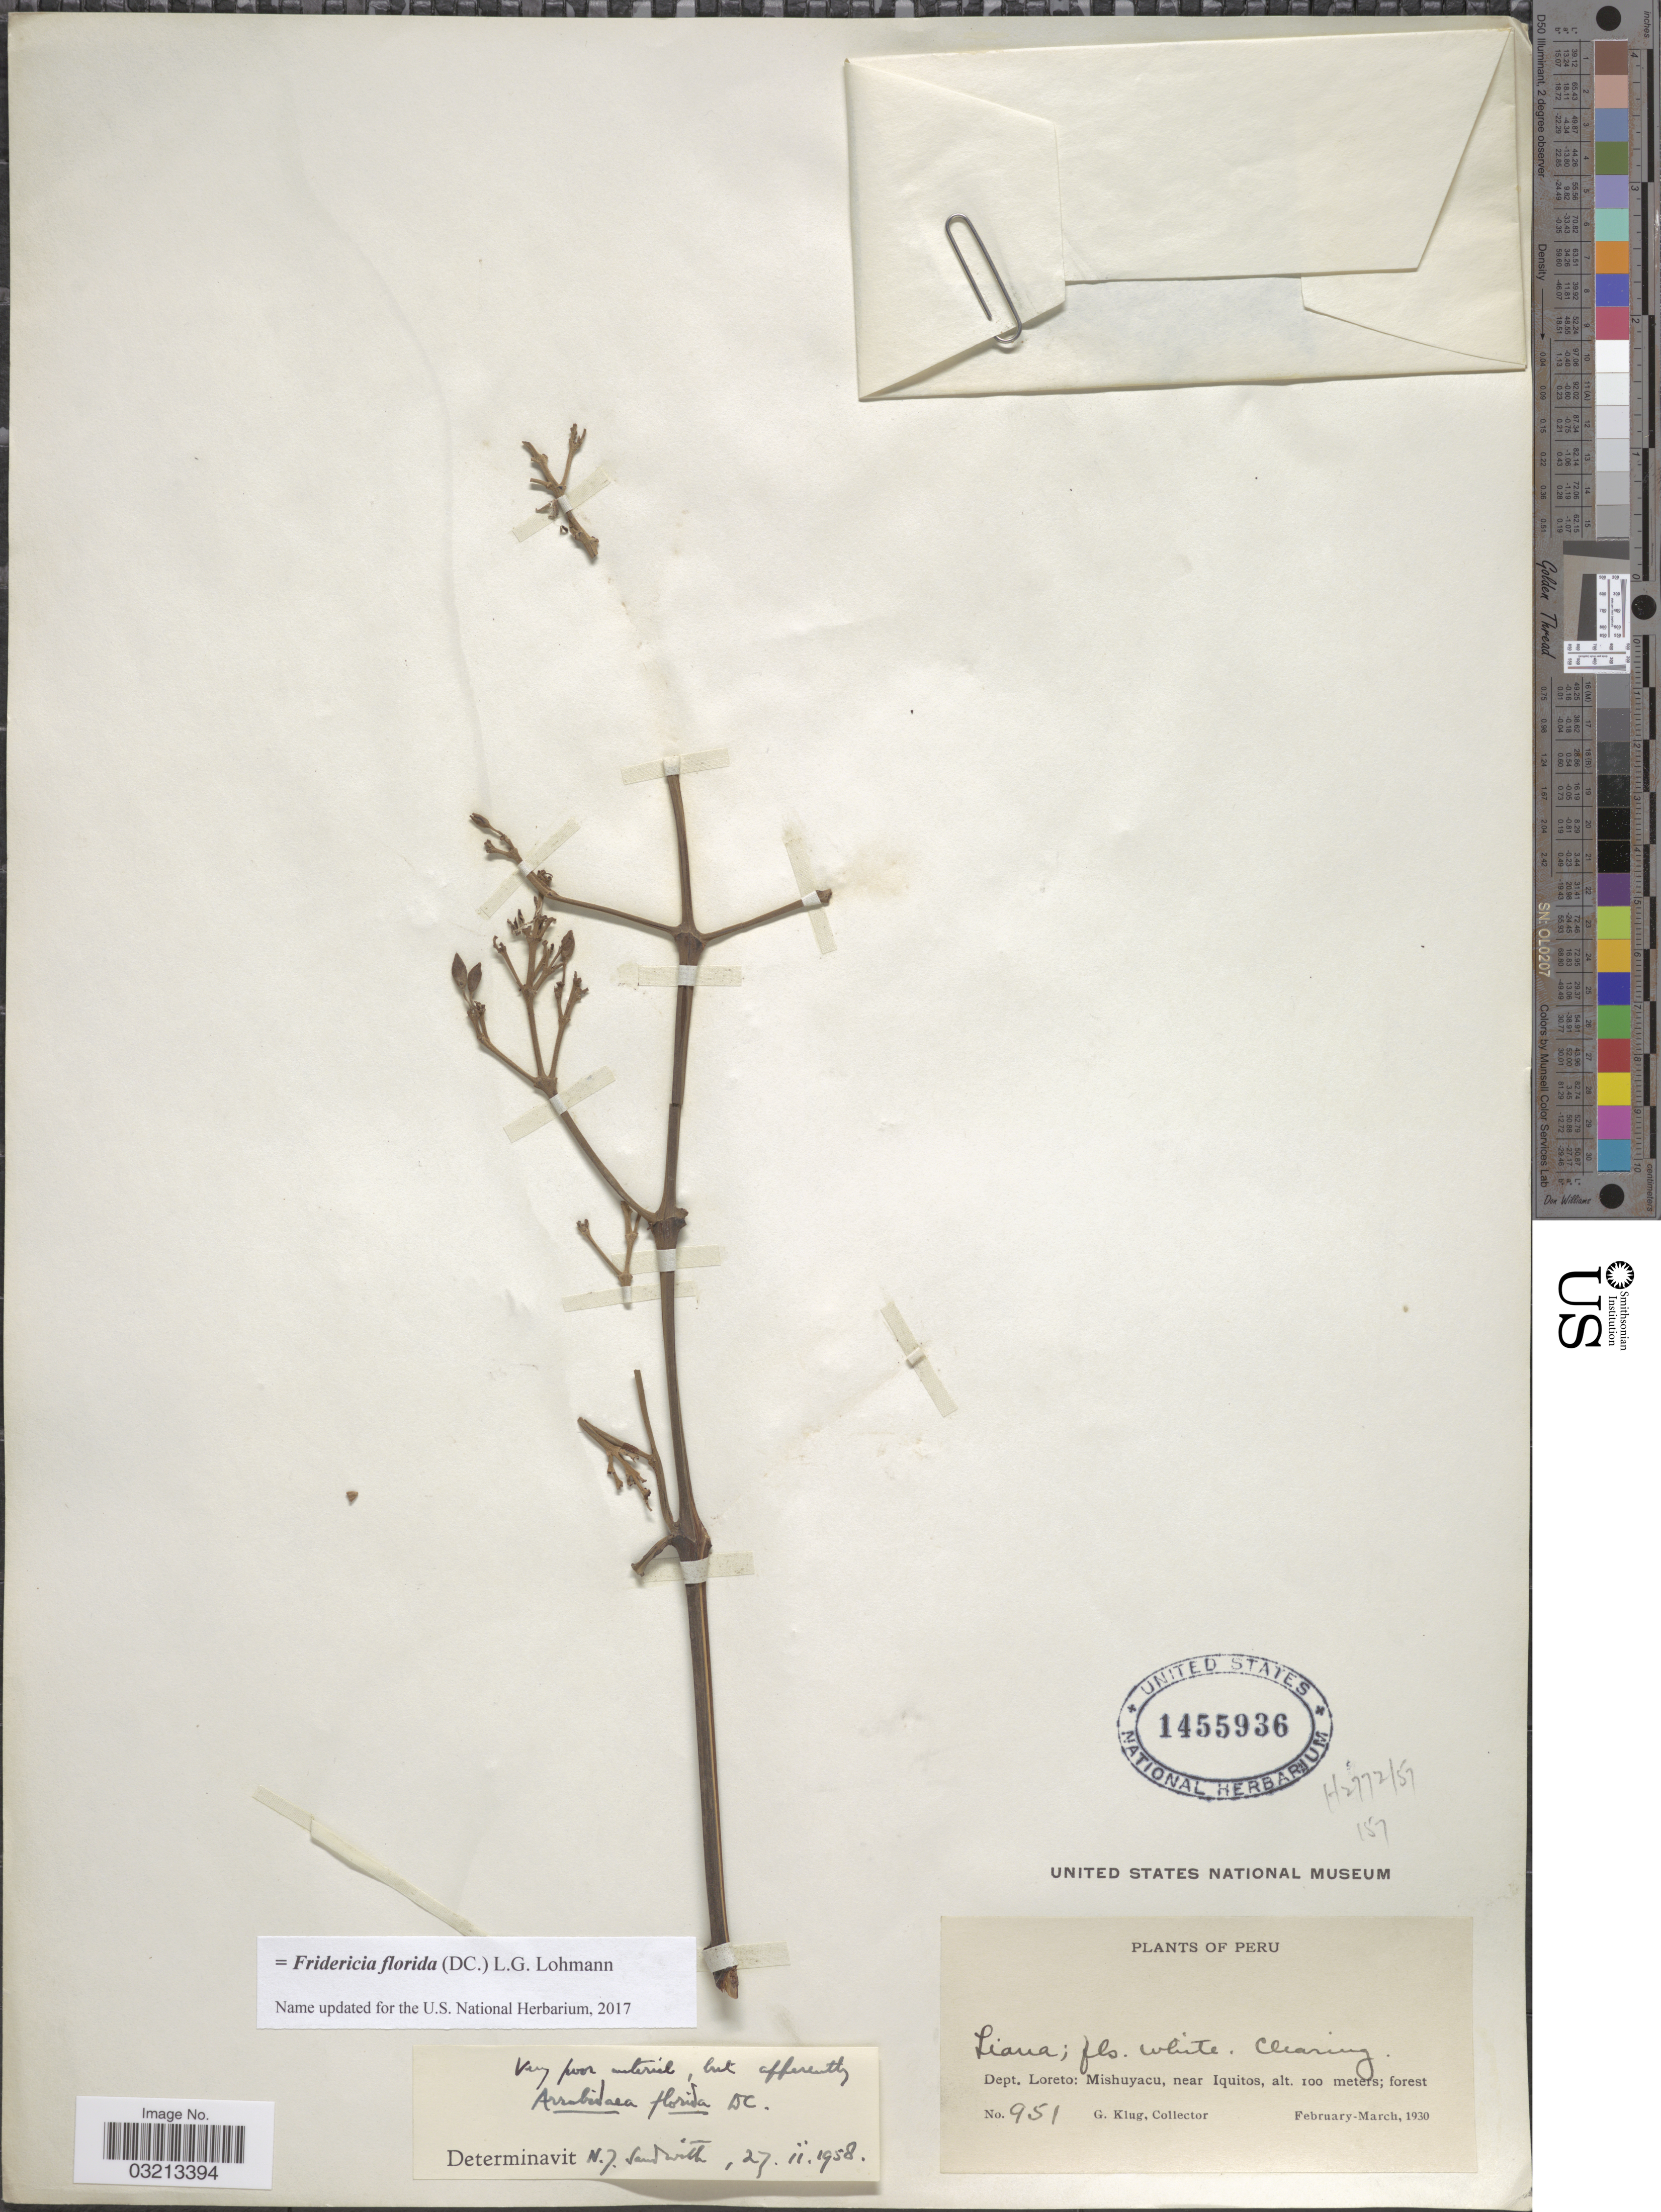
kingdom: Plantae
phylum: Tracheophyta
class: Magnoliopsida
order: Lamiales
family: Bignoniaceae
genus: Fridericia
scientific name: Fridericia florida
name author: (DC.) L.G. Lohmann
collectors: G. Klug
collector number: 951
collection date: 1930-02/1930-03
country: Peru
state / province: Loreto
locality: Dept. Loreto: Mishuyacu, near Iquitos.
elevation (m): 100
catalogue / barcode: US 1455936